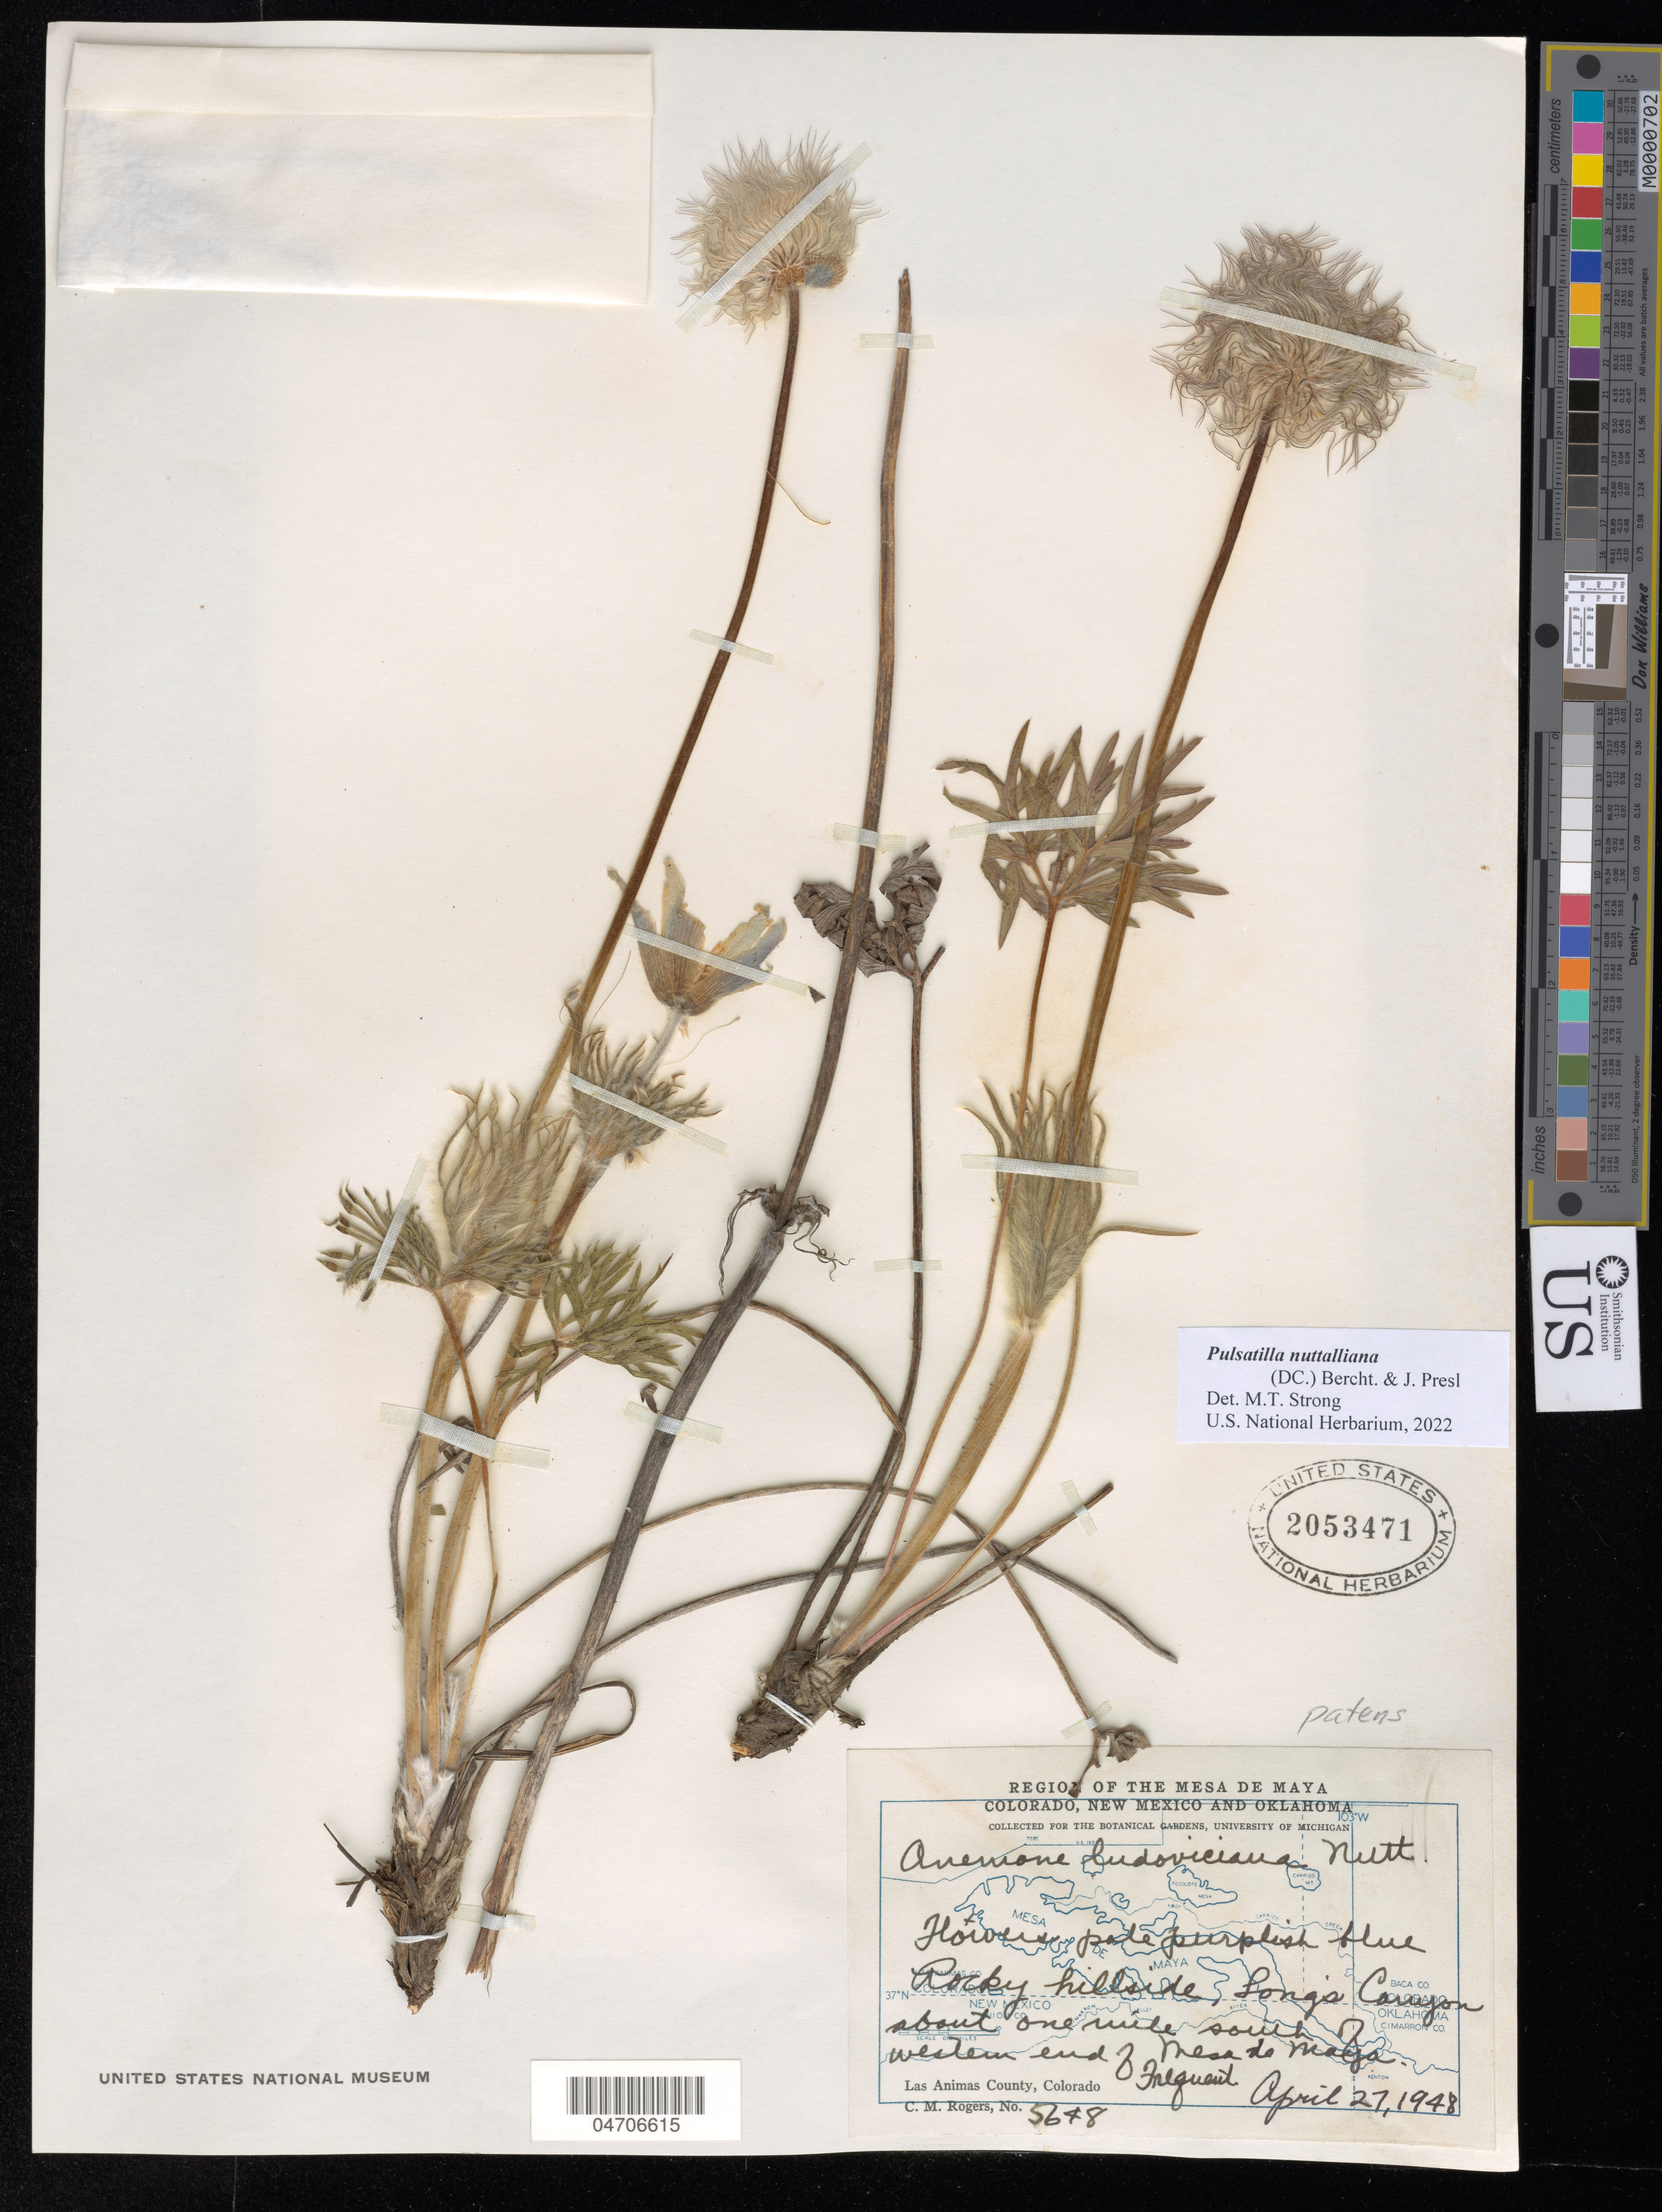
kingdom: Plantae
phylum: Tracheophyta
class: Magnoliopsida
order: Ranunculales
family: Ranunculaceae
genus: Pulsatilla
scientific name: Pulsatilla nuttalliana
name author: (DC.) Bercht. & J. Presl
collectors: C. M. Rogers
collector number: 5648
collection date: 1948-04-27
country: United States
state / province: Colorado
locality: Region of the Mesa de Maya. Rocky hillside, Long's Canyon about one mile southwestern end of Mesa de Maya. Las Animas County.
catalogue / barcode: US 2053471